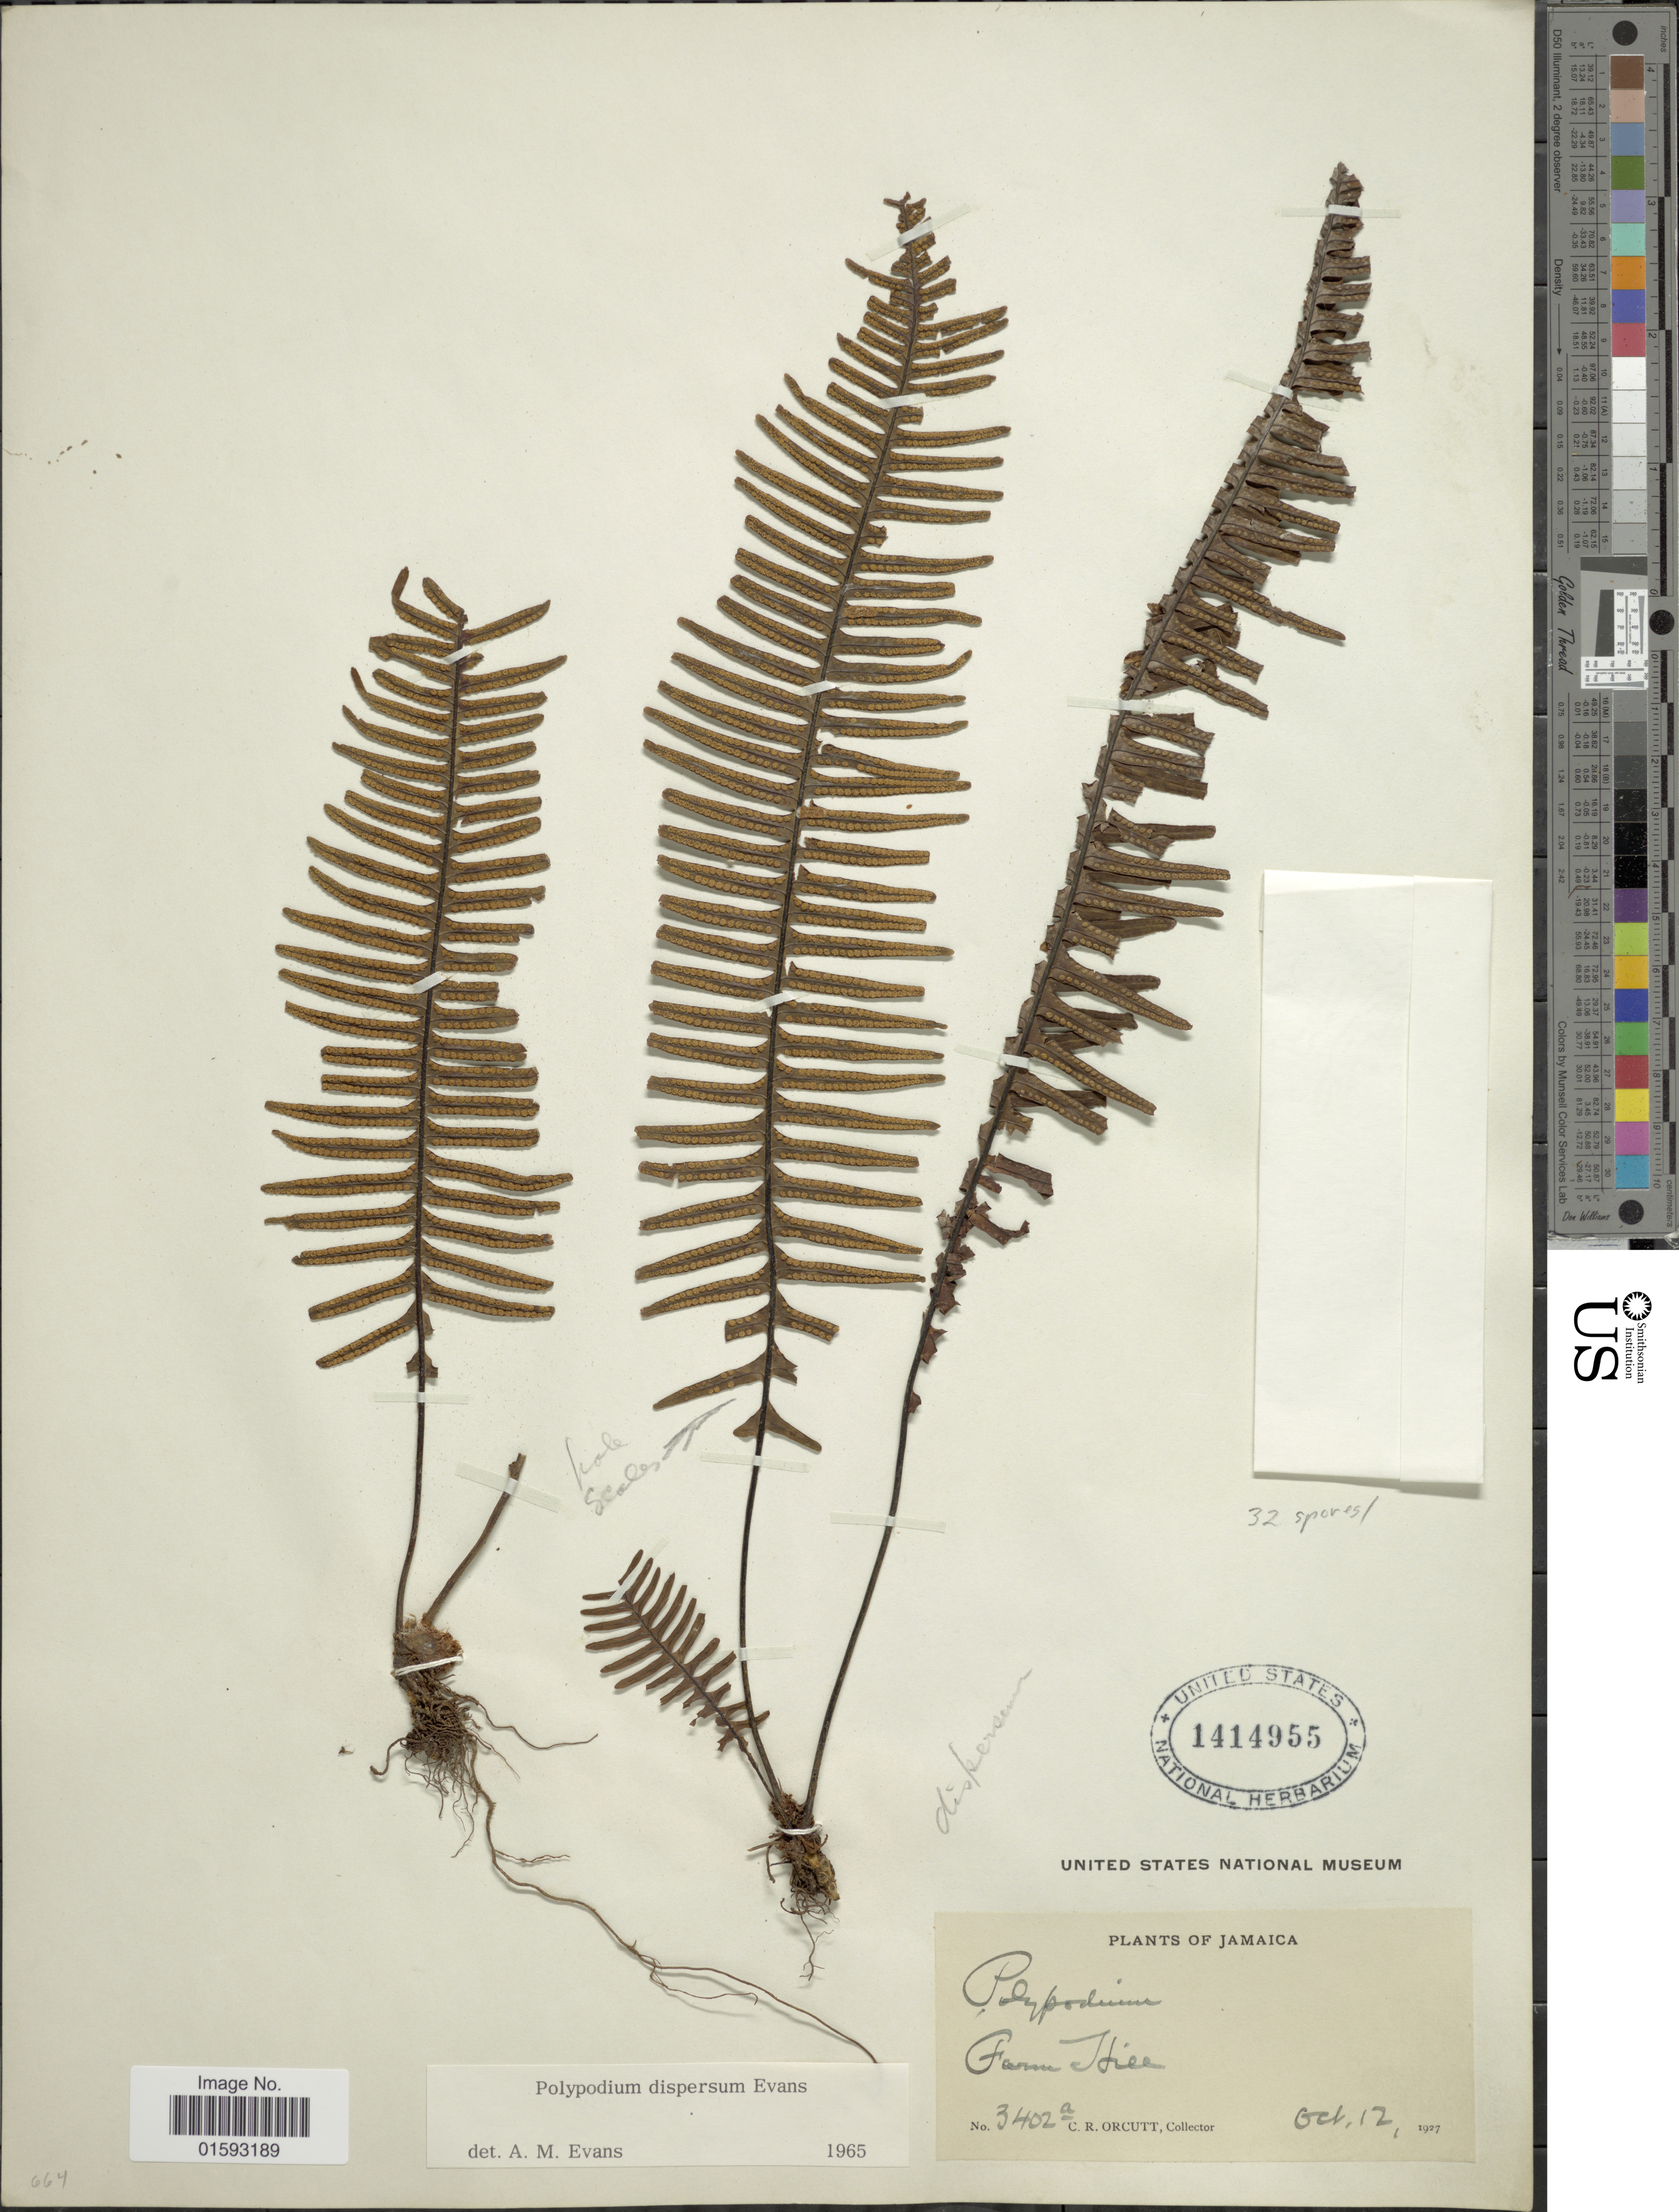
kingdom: Plantae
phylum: Tracheophyta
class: Polypodiopsida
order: Polypodiales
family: Polypodiaceae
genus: Pecluma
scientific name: Pecluma dispersa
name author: (A.M. Evans) M.G. Price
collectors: C. R. Orcutt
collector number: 3402a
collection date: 1927-10-12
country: Jamaica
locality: Farm Hill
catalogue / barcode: US 1414955